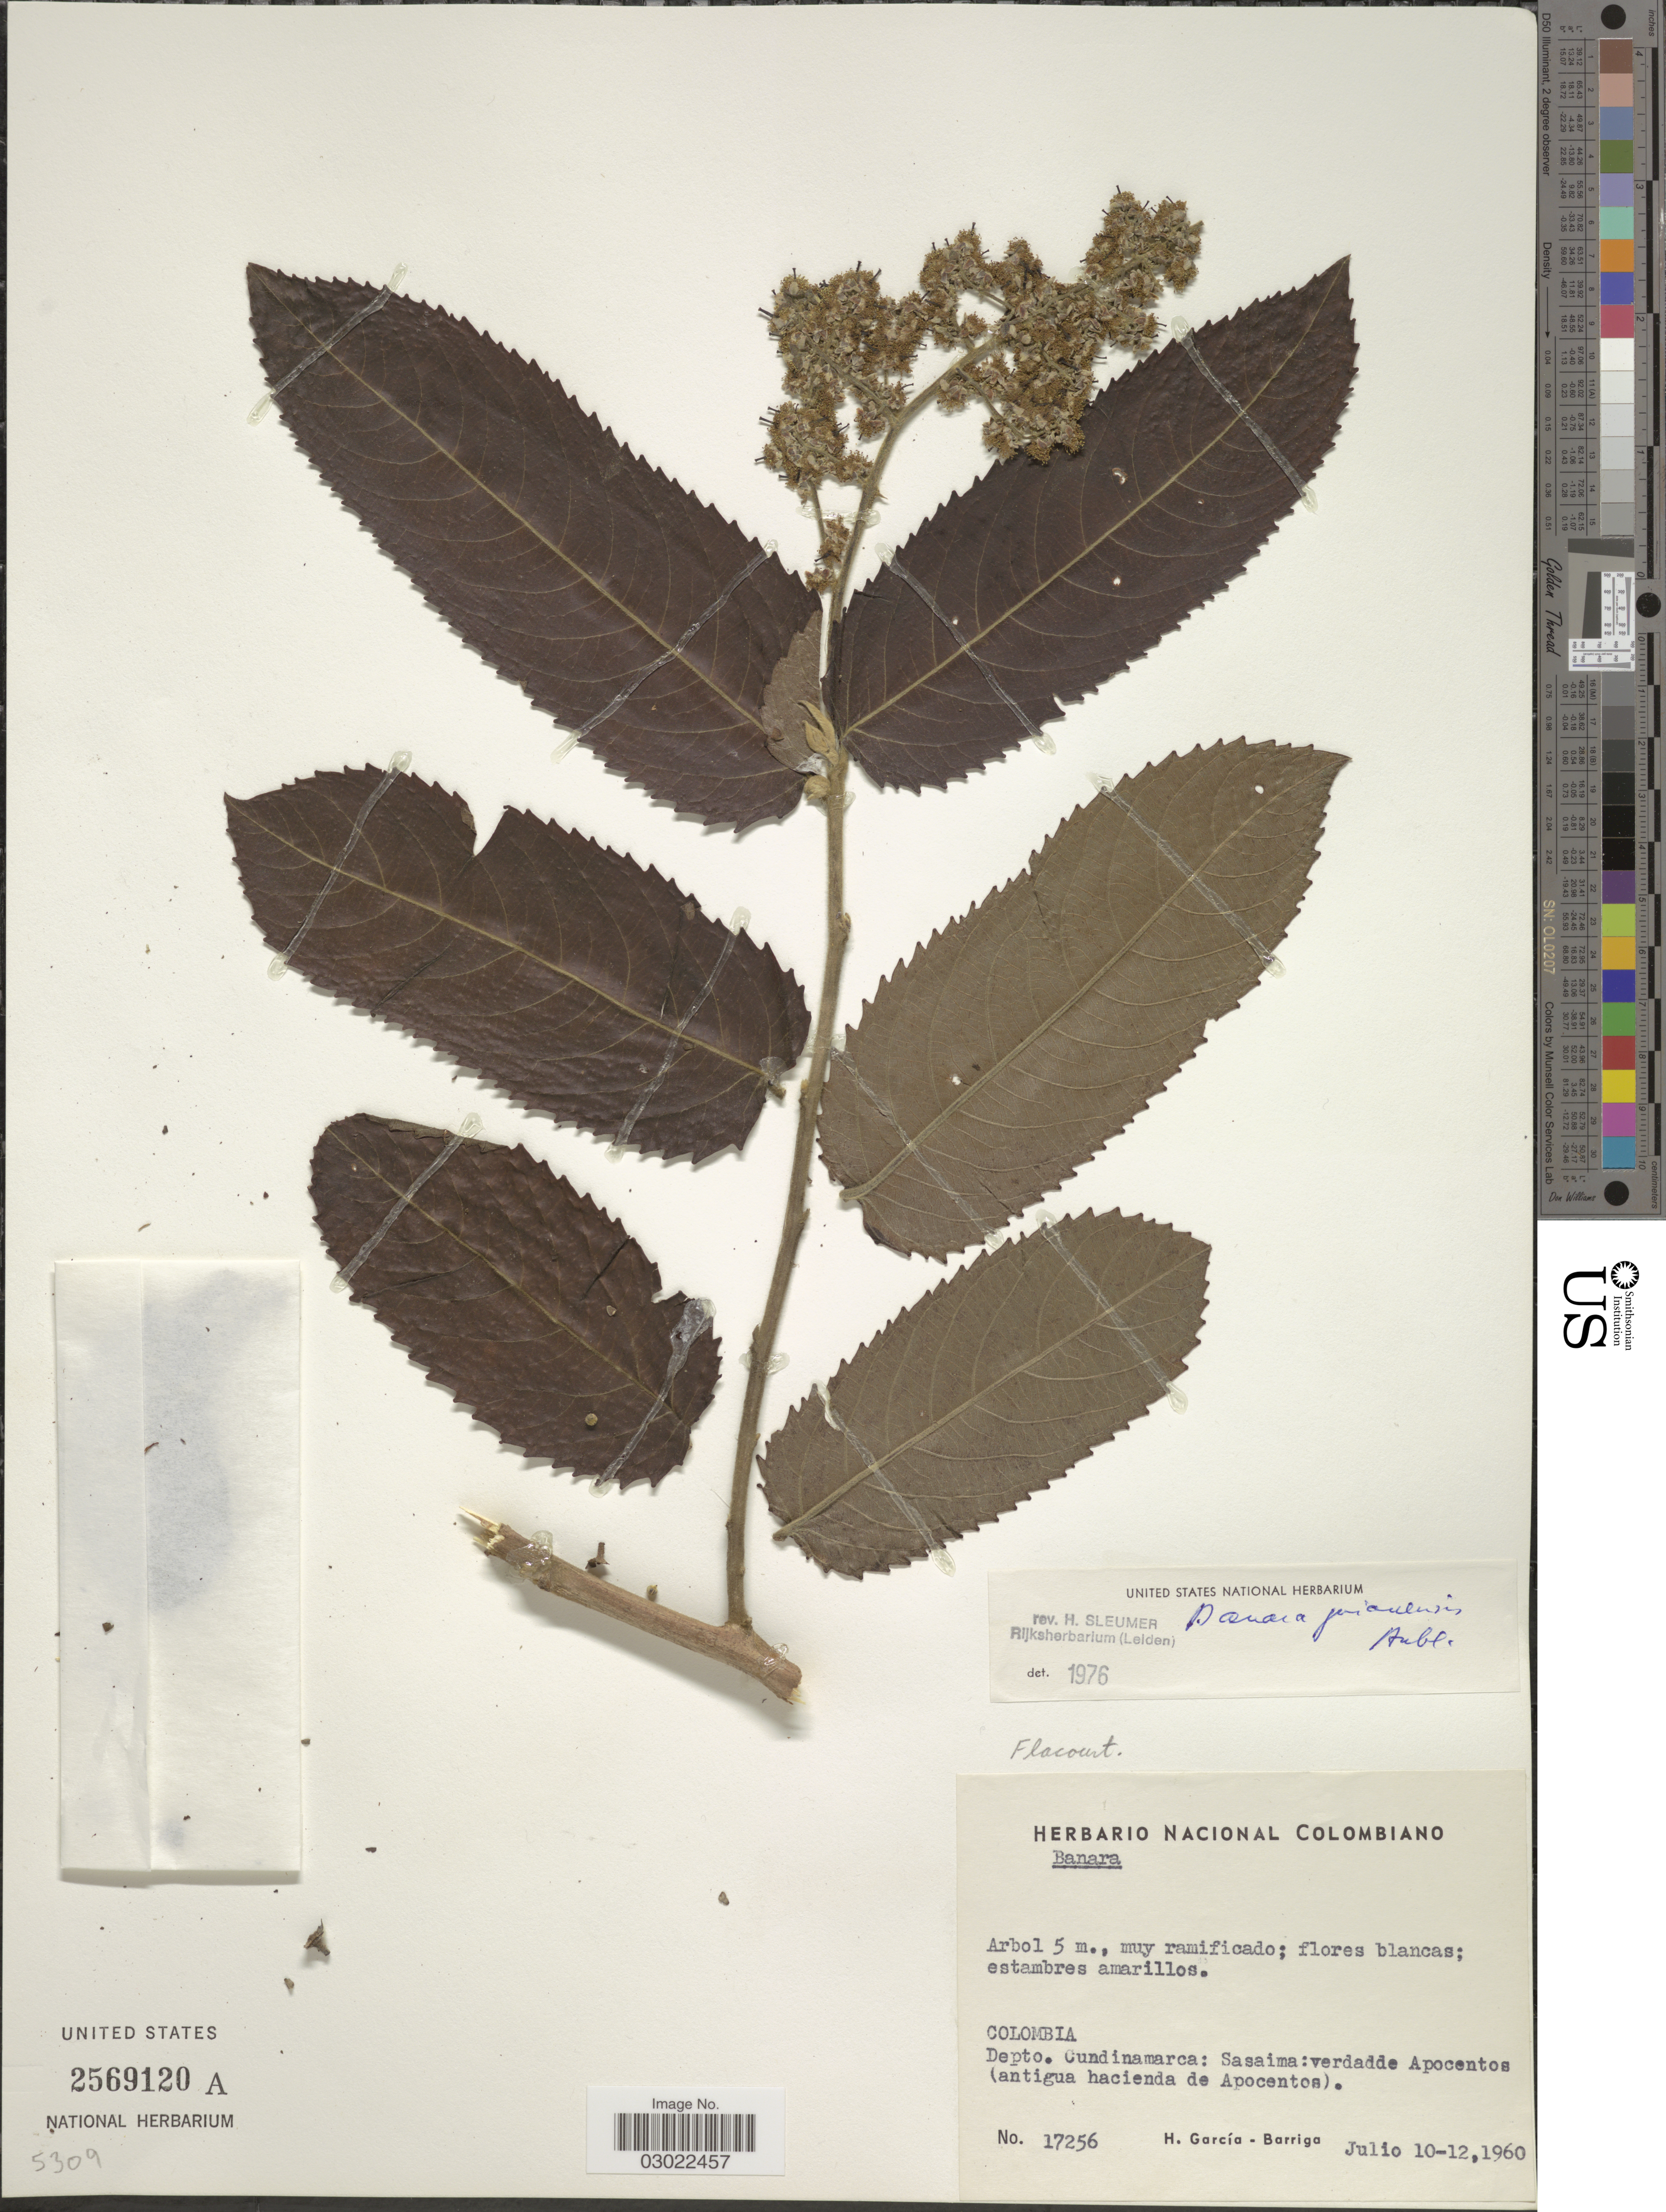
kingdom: Plantae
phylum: Tracheophyta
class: Magnoliopsida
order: Malpighiales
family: Salicaceae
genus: Banara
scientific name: Banara guianensis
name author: Aubl.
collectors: H. García Barriga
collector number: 17256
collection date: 1960-07-10/1960-07-12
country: Colombia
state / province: Cundinamarca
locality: Depto. Cundinamarca: Sasaima: verdadde Apocentos (antigua hacienda de Apocentos).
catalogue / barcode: US 2569120A